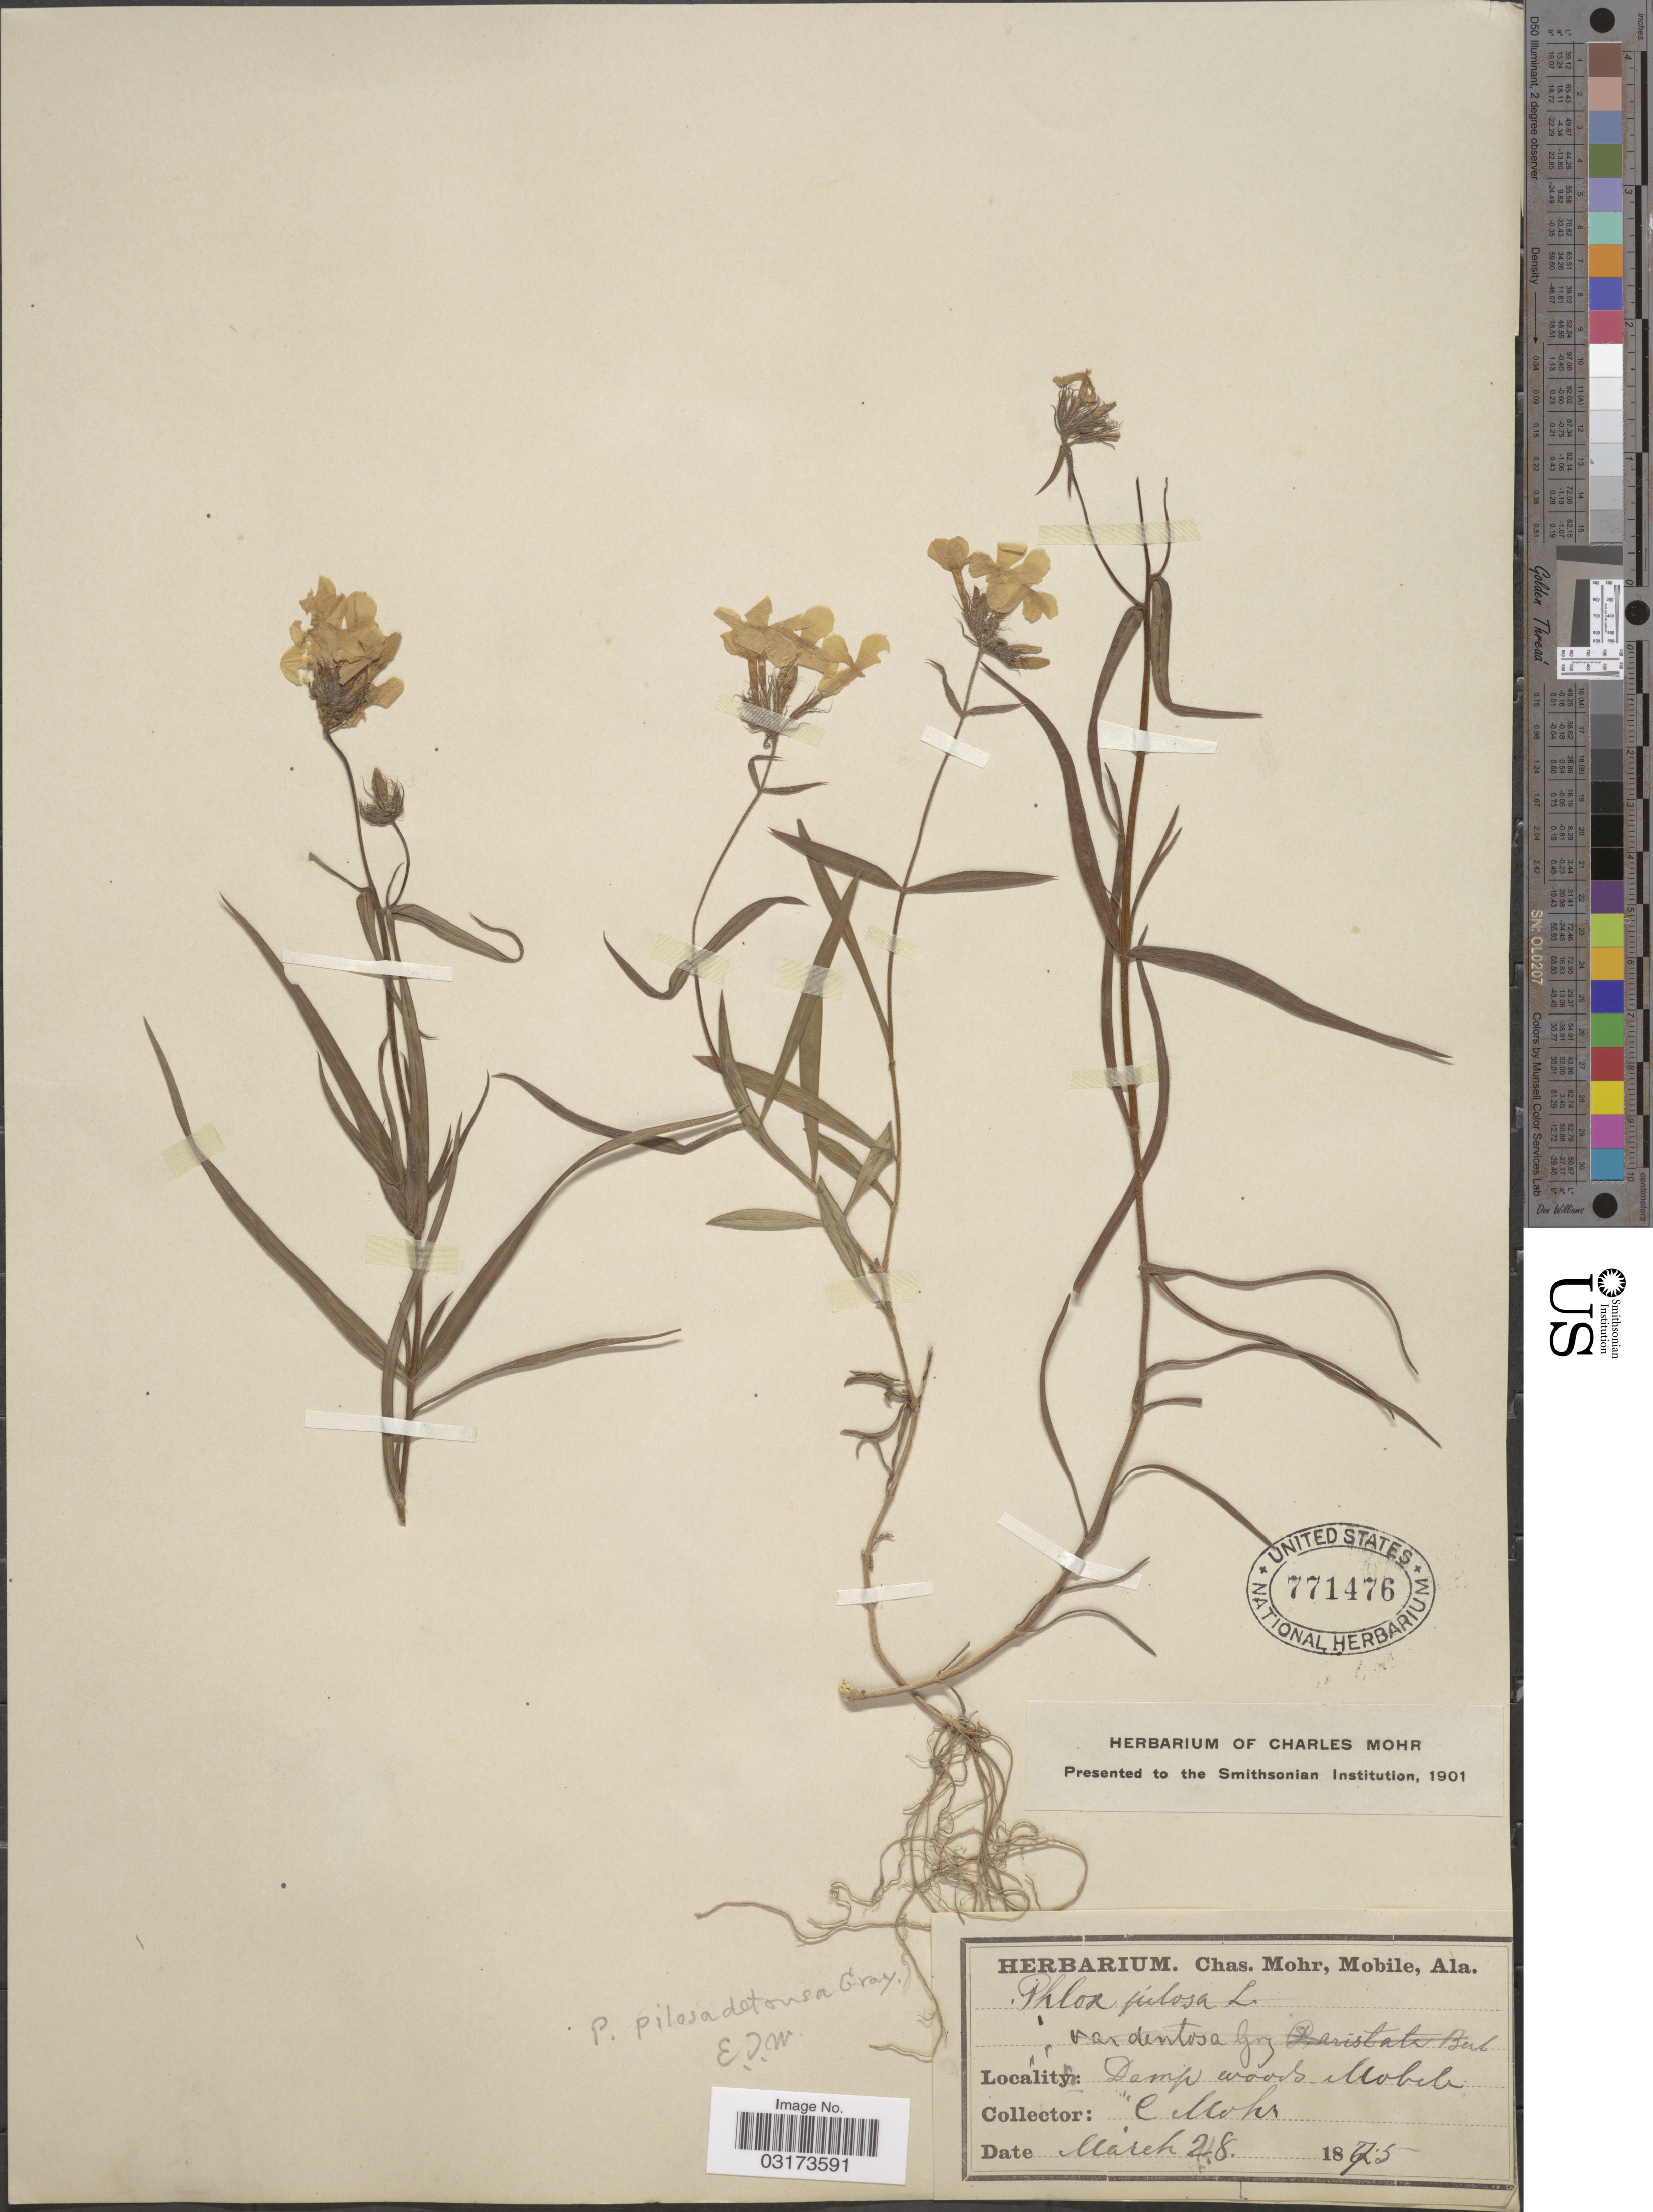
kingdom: Plantae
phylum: Tracheophyta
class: Magnoliopsida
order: Ericales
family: Polemoniaceae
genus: Phlox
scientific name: Phlox pilosa var. detonsa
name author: A. Gray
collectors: Mohr, C. T. (herbarium)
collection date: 1875-03-28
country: United States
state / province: Alabama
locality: Mobile.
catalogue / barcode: US 771476